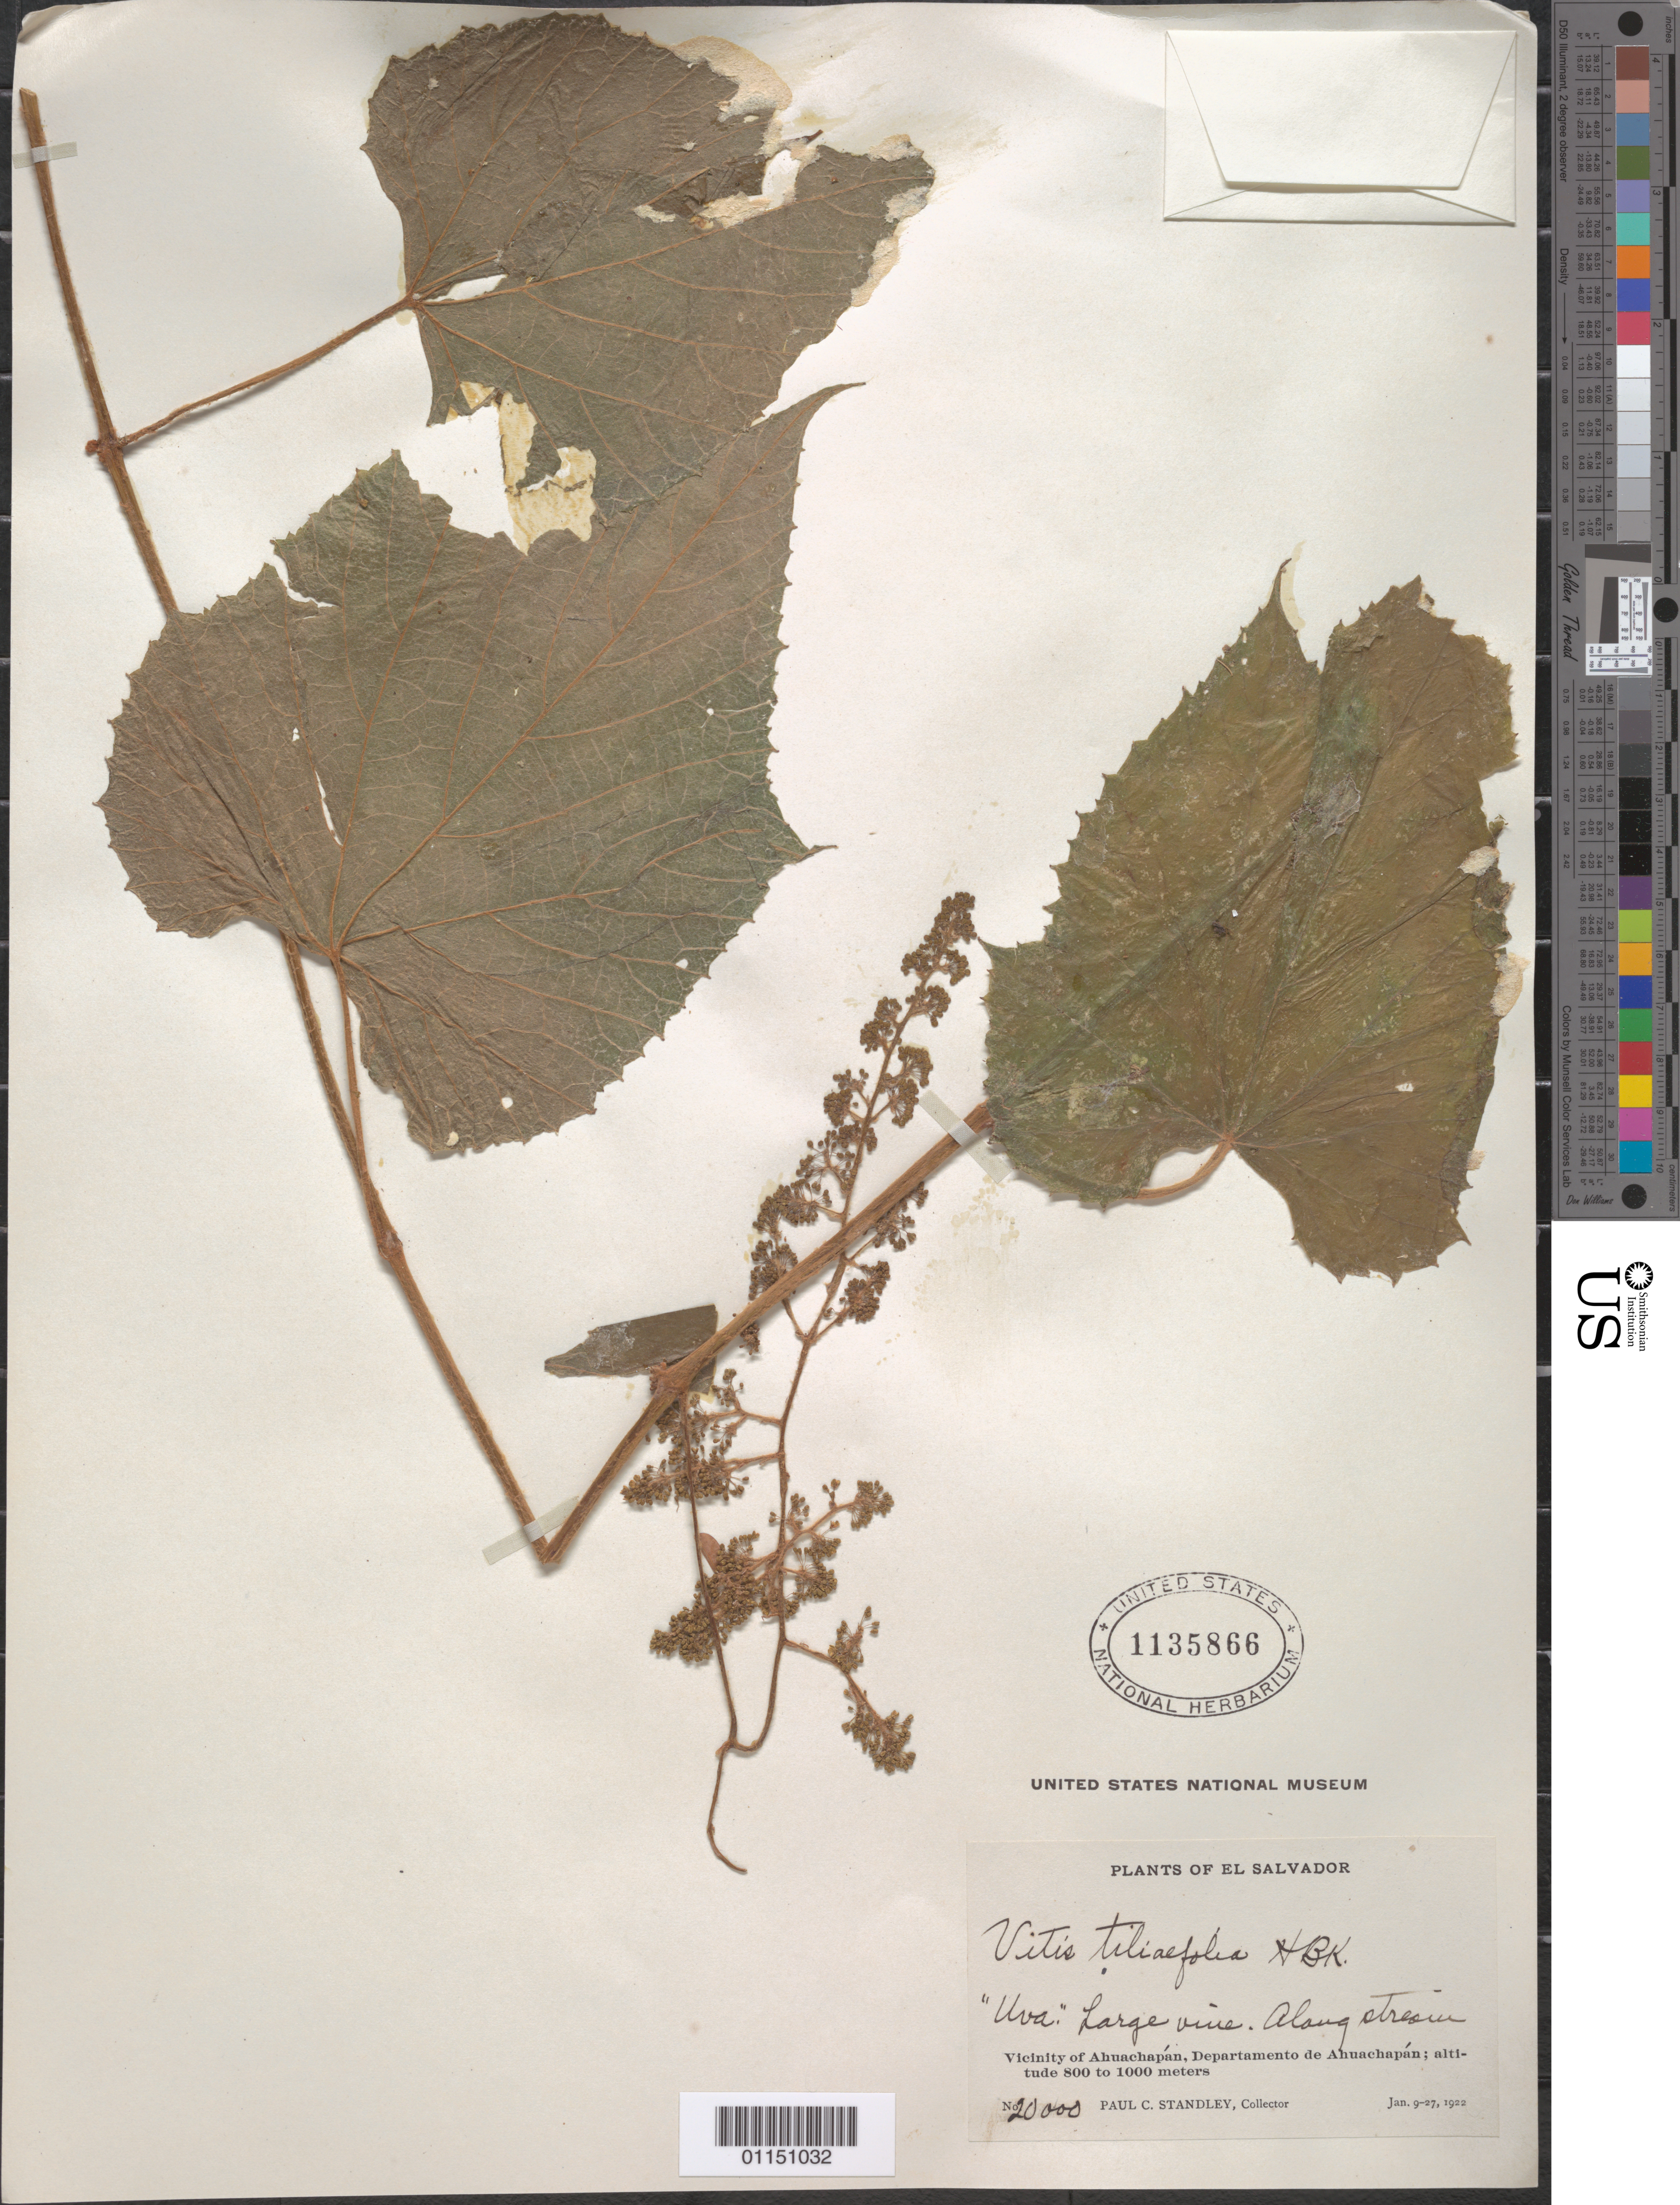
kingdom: Plantae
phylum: Tracheophyta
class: Magnoliopsida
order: Vitales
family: Vitaceae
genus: Vitis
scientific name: Vitis tiliaefolia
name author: Willd.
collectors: P. C. Standley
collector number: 20000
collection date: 1922-01-09/1922-01-27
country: El Salvador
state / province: Ahuachapán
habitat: Large vine.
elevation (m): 800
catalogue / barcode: US 1135866